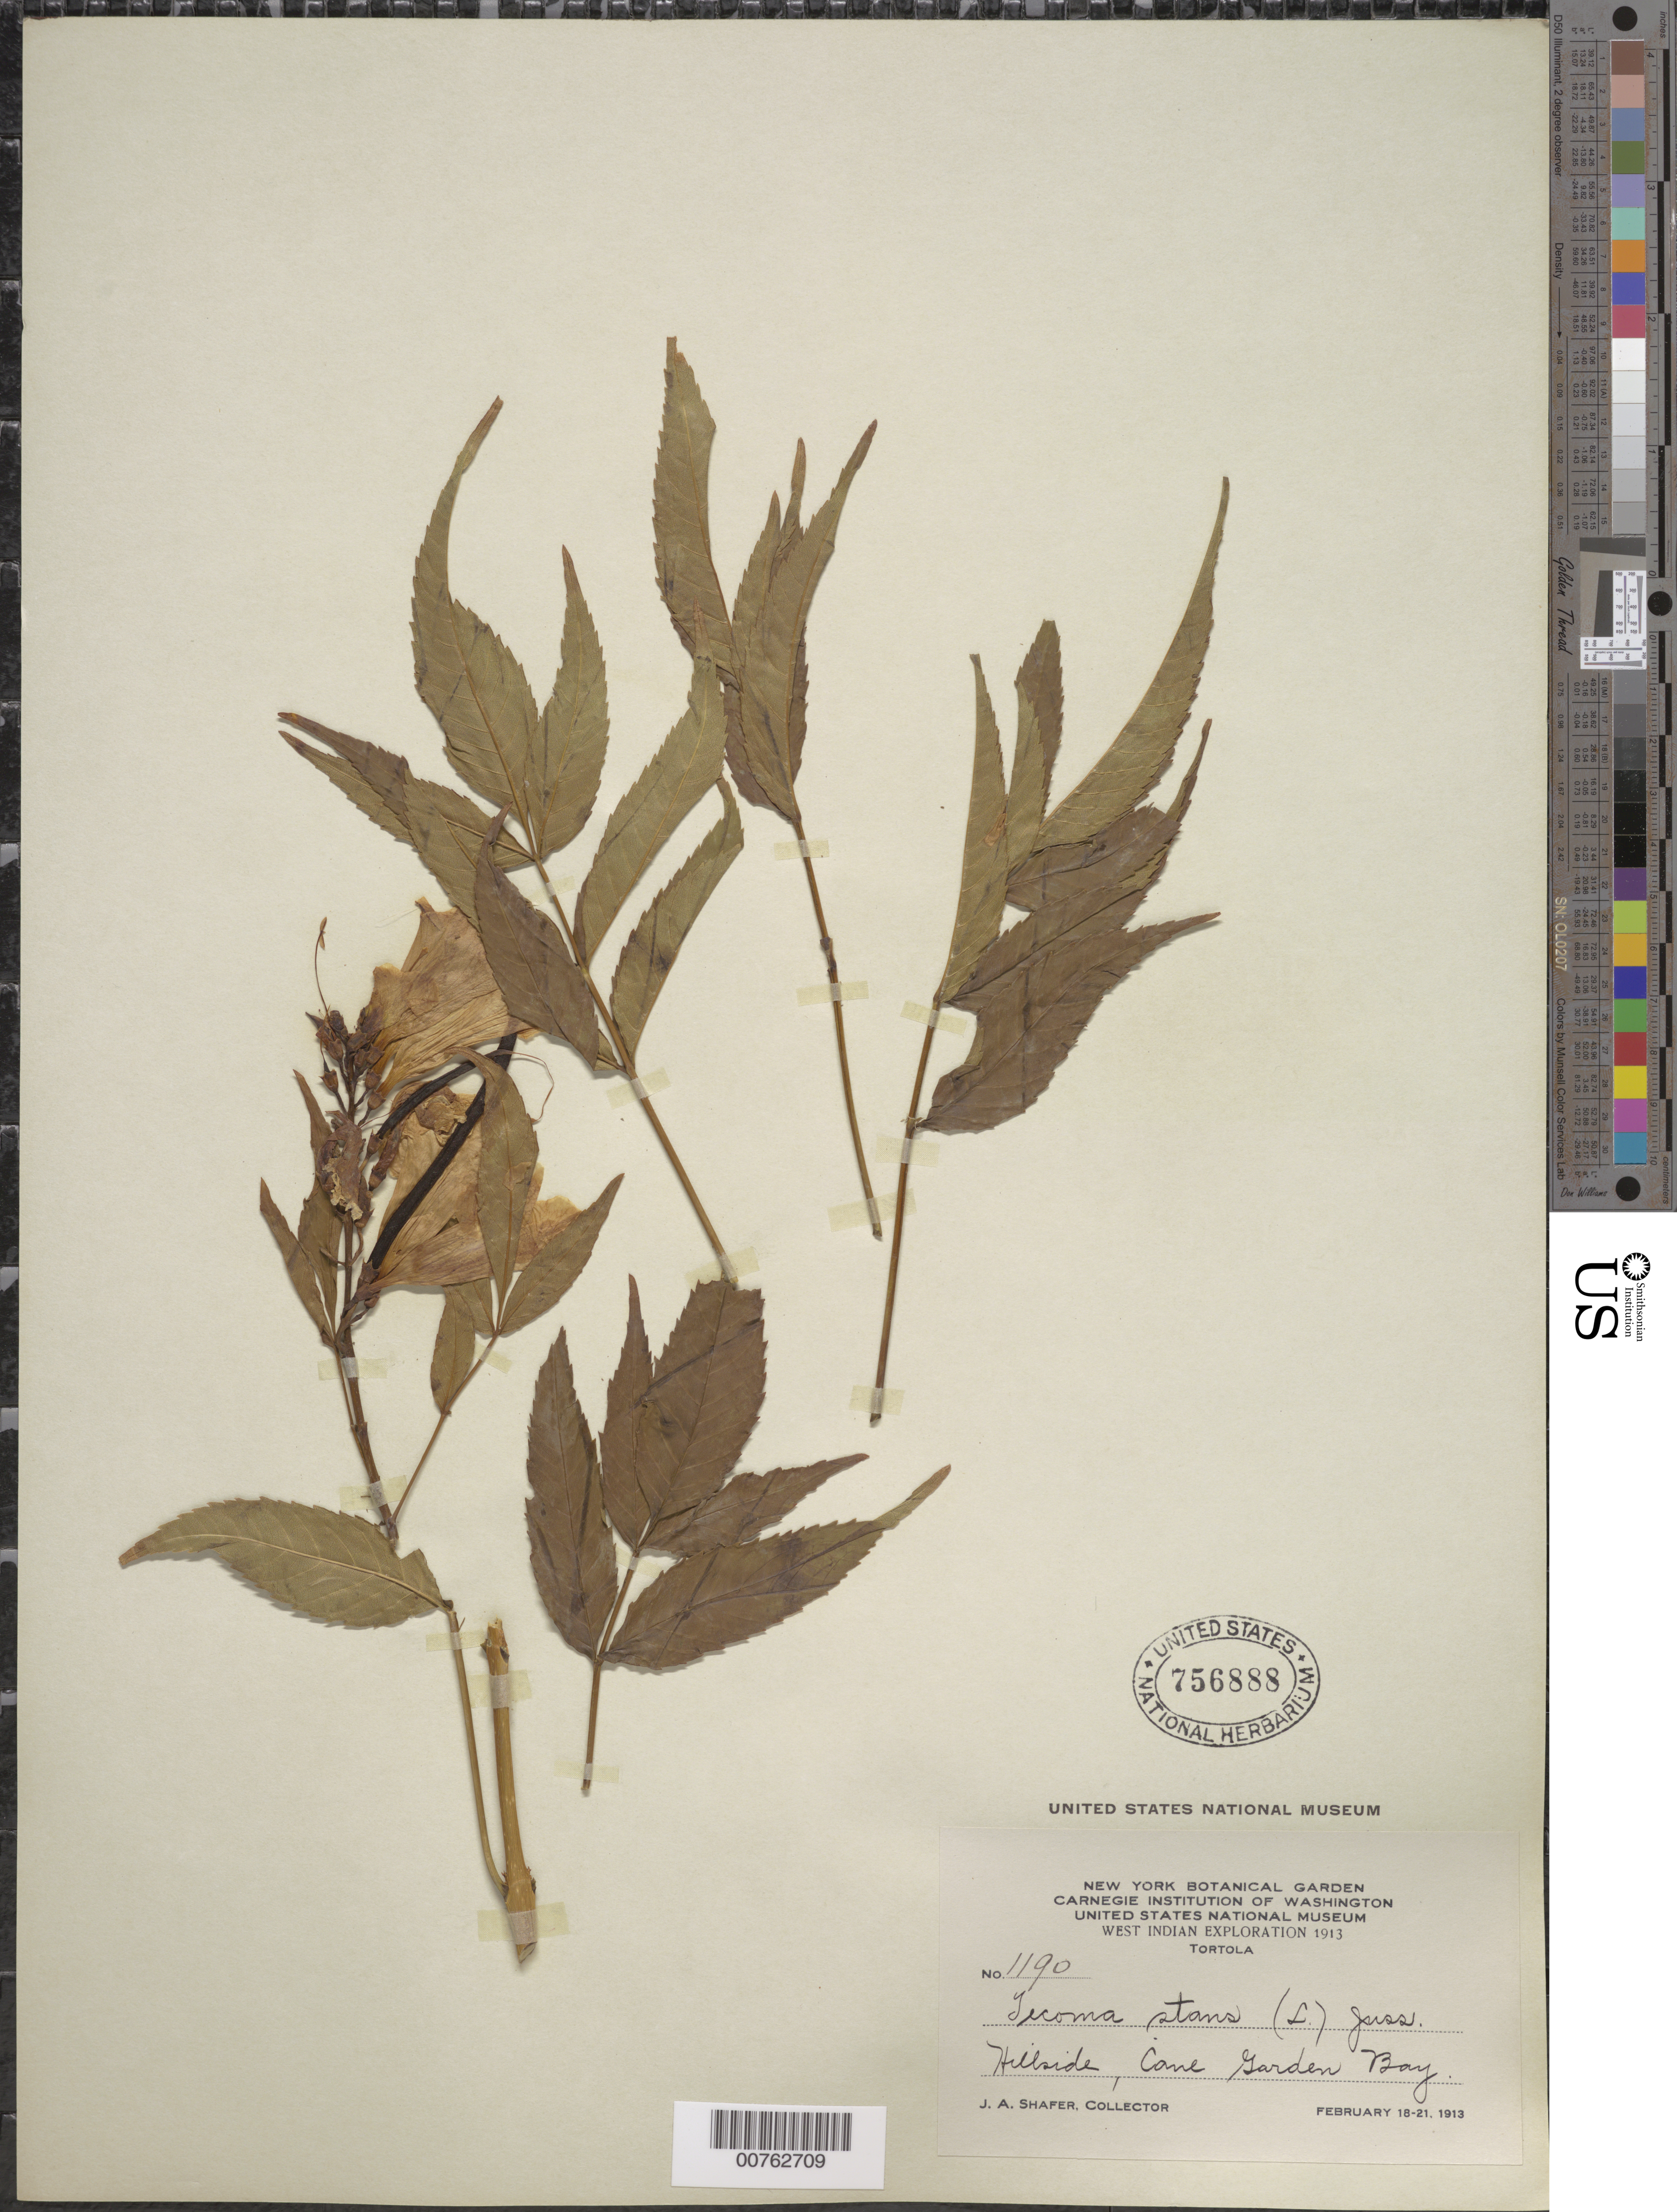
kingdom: Plantae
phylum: Tracheophyta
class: Magnoliopsida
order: Lamiales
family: Bignoniaceae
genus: Tecoma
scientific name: Tecoma stans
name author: (L.) Juss. ex Kunth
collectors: J. A. Shafer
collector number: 1190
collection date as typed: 18 Feb 1913 to 21 Feb 1913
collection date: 1913-02-18/1913-02-21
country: British Virgin Islands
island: Tortola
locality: Cane Garden Bay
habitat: Hillside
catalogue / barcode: US 756888